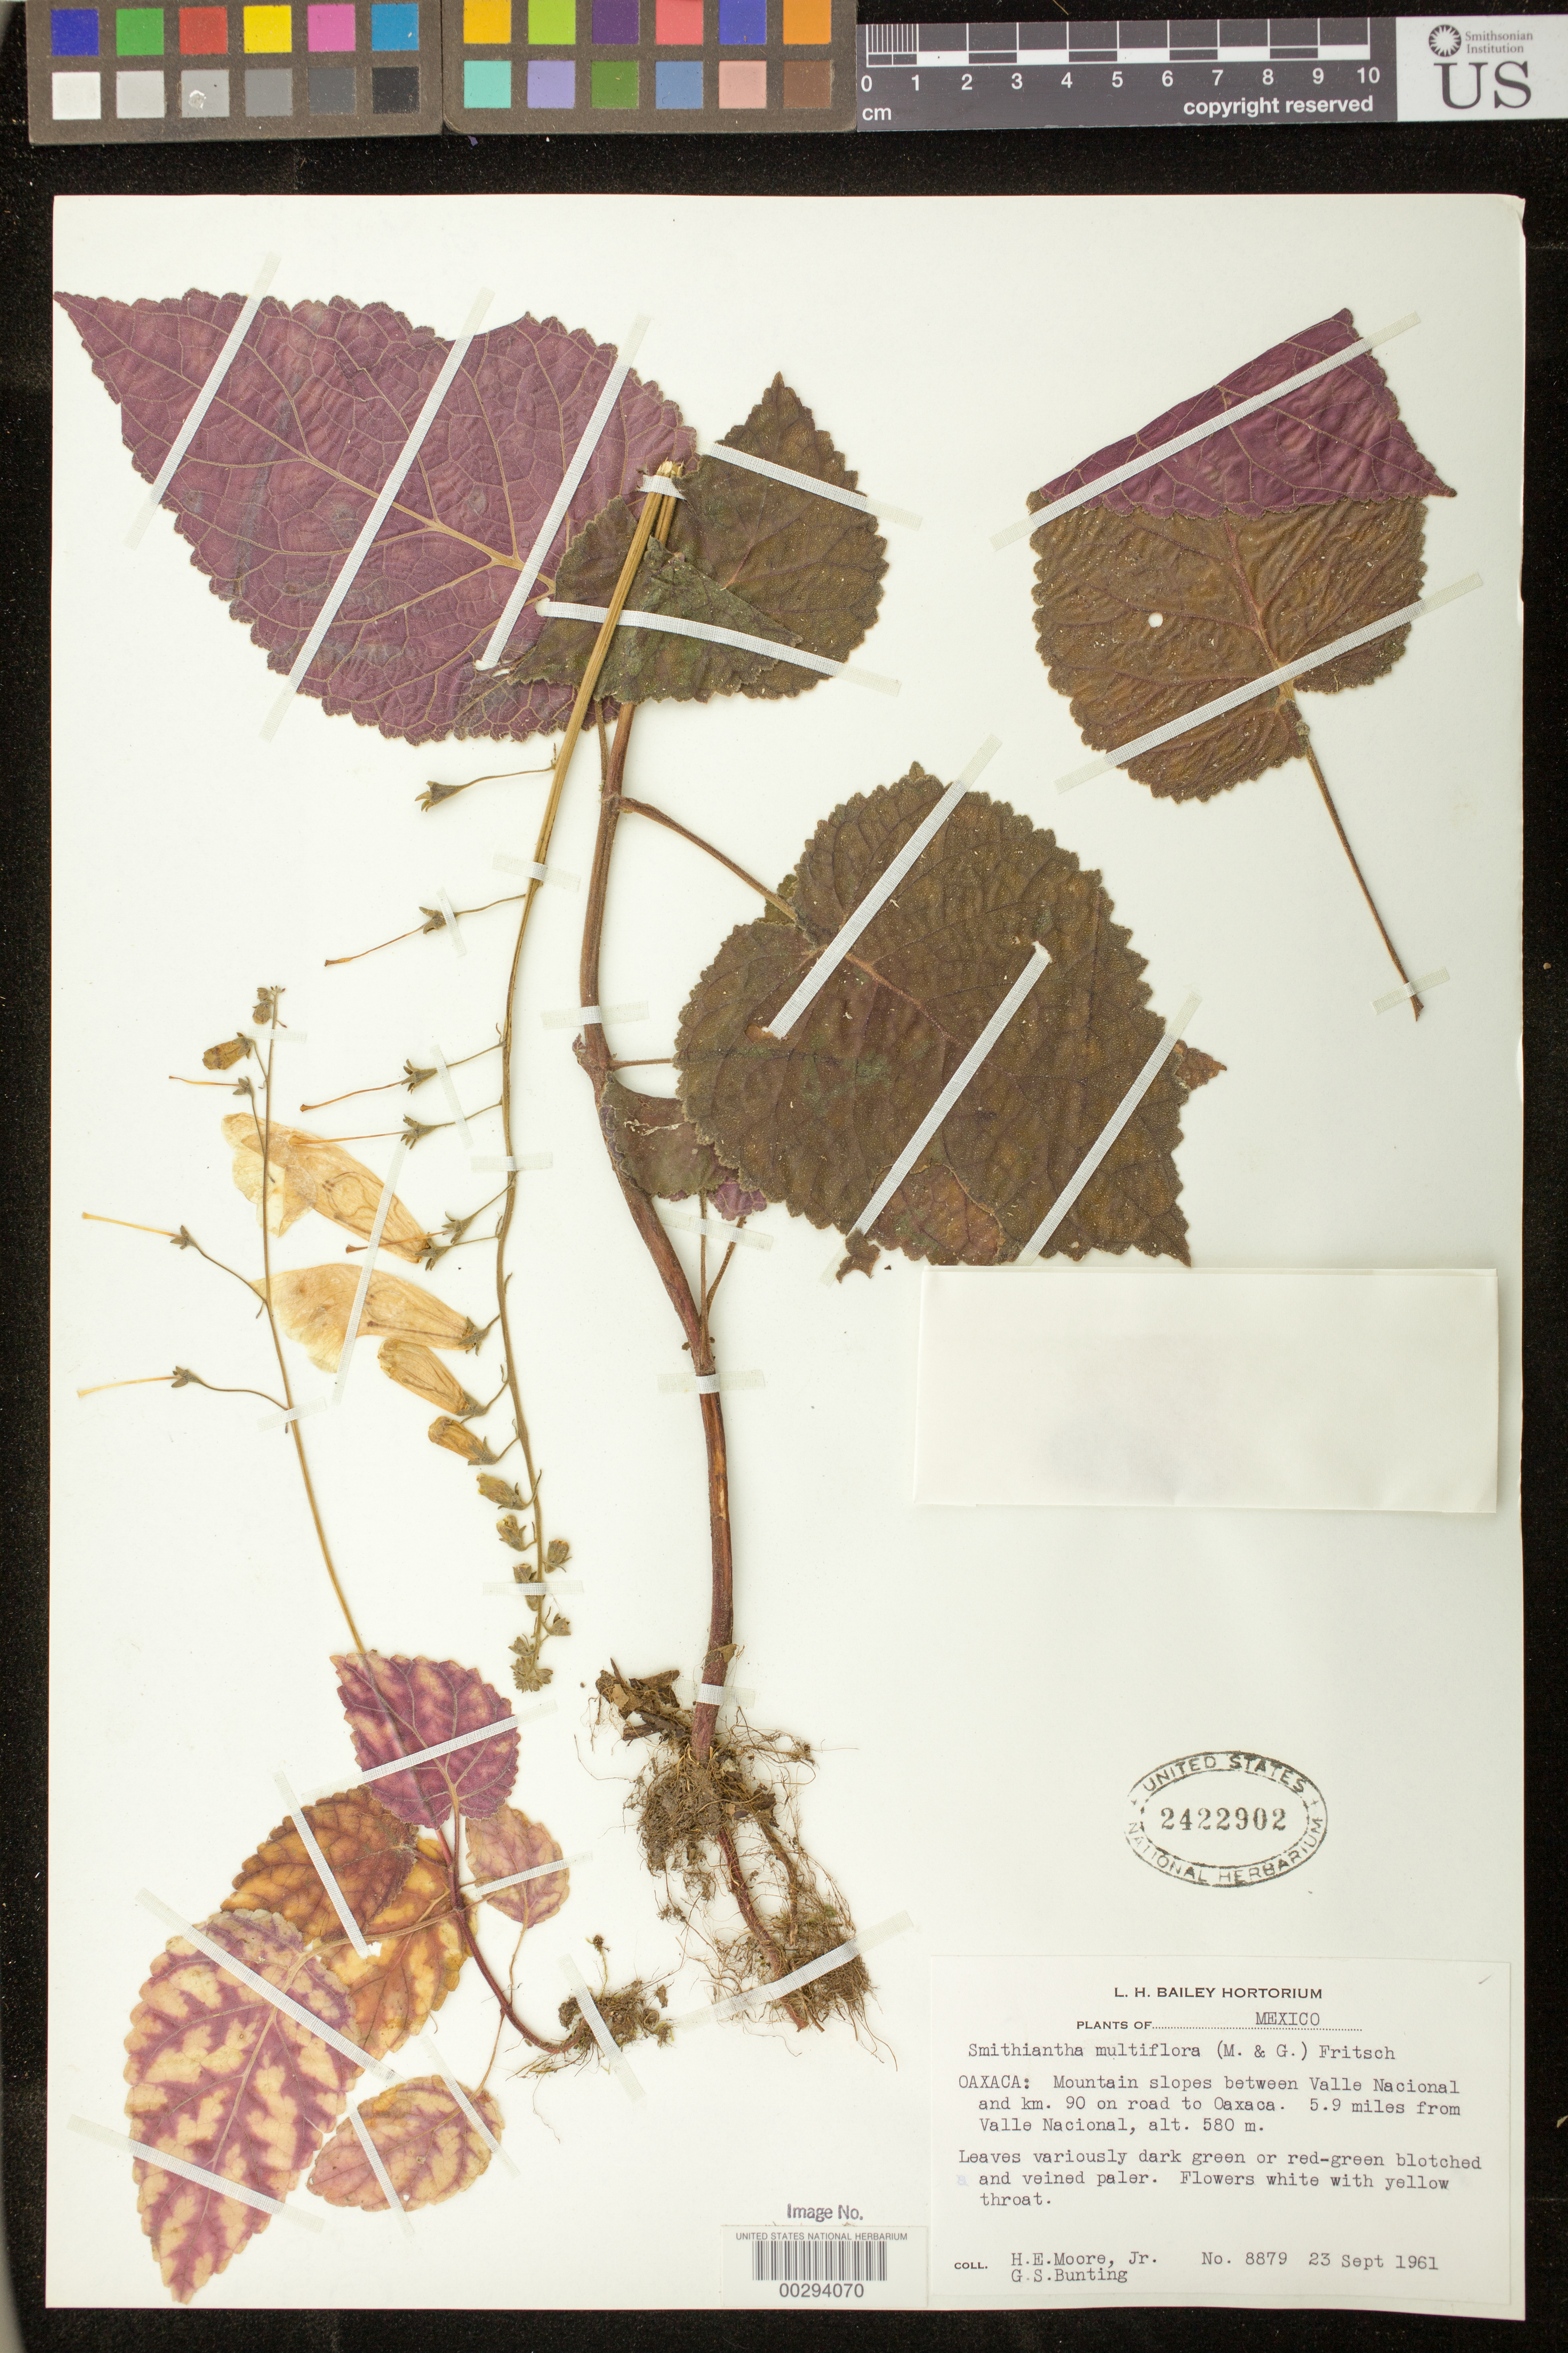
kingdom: Plantae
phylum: Tracheophyta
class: Magnoliopsida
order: Lamiales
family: Gesneriaceae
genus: Smithiantha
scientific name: Smithiantha multiflora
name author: (M. Martens & Galeotti) Fritsch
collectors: H. E. Moore & G. S. Bunting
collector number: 8879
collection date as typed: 23 Sep 1961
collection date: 1961-09-23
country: Mexico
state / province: Oaxaca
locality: Between Valle Nacional and km 90 on road to Oaxaca, 5.9 mi from Valle Nacional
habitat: Mountain slopes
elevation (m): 580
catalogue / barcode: US 2422902